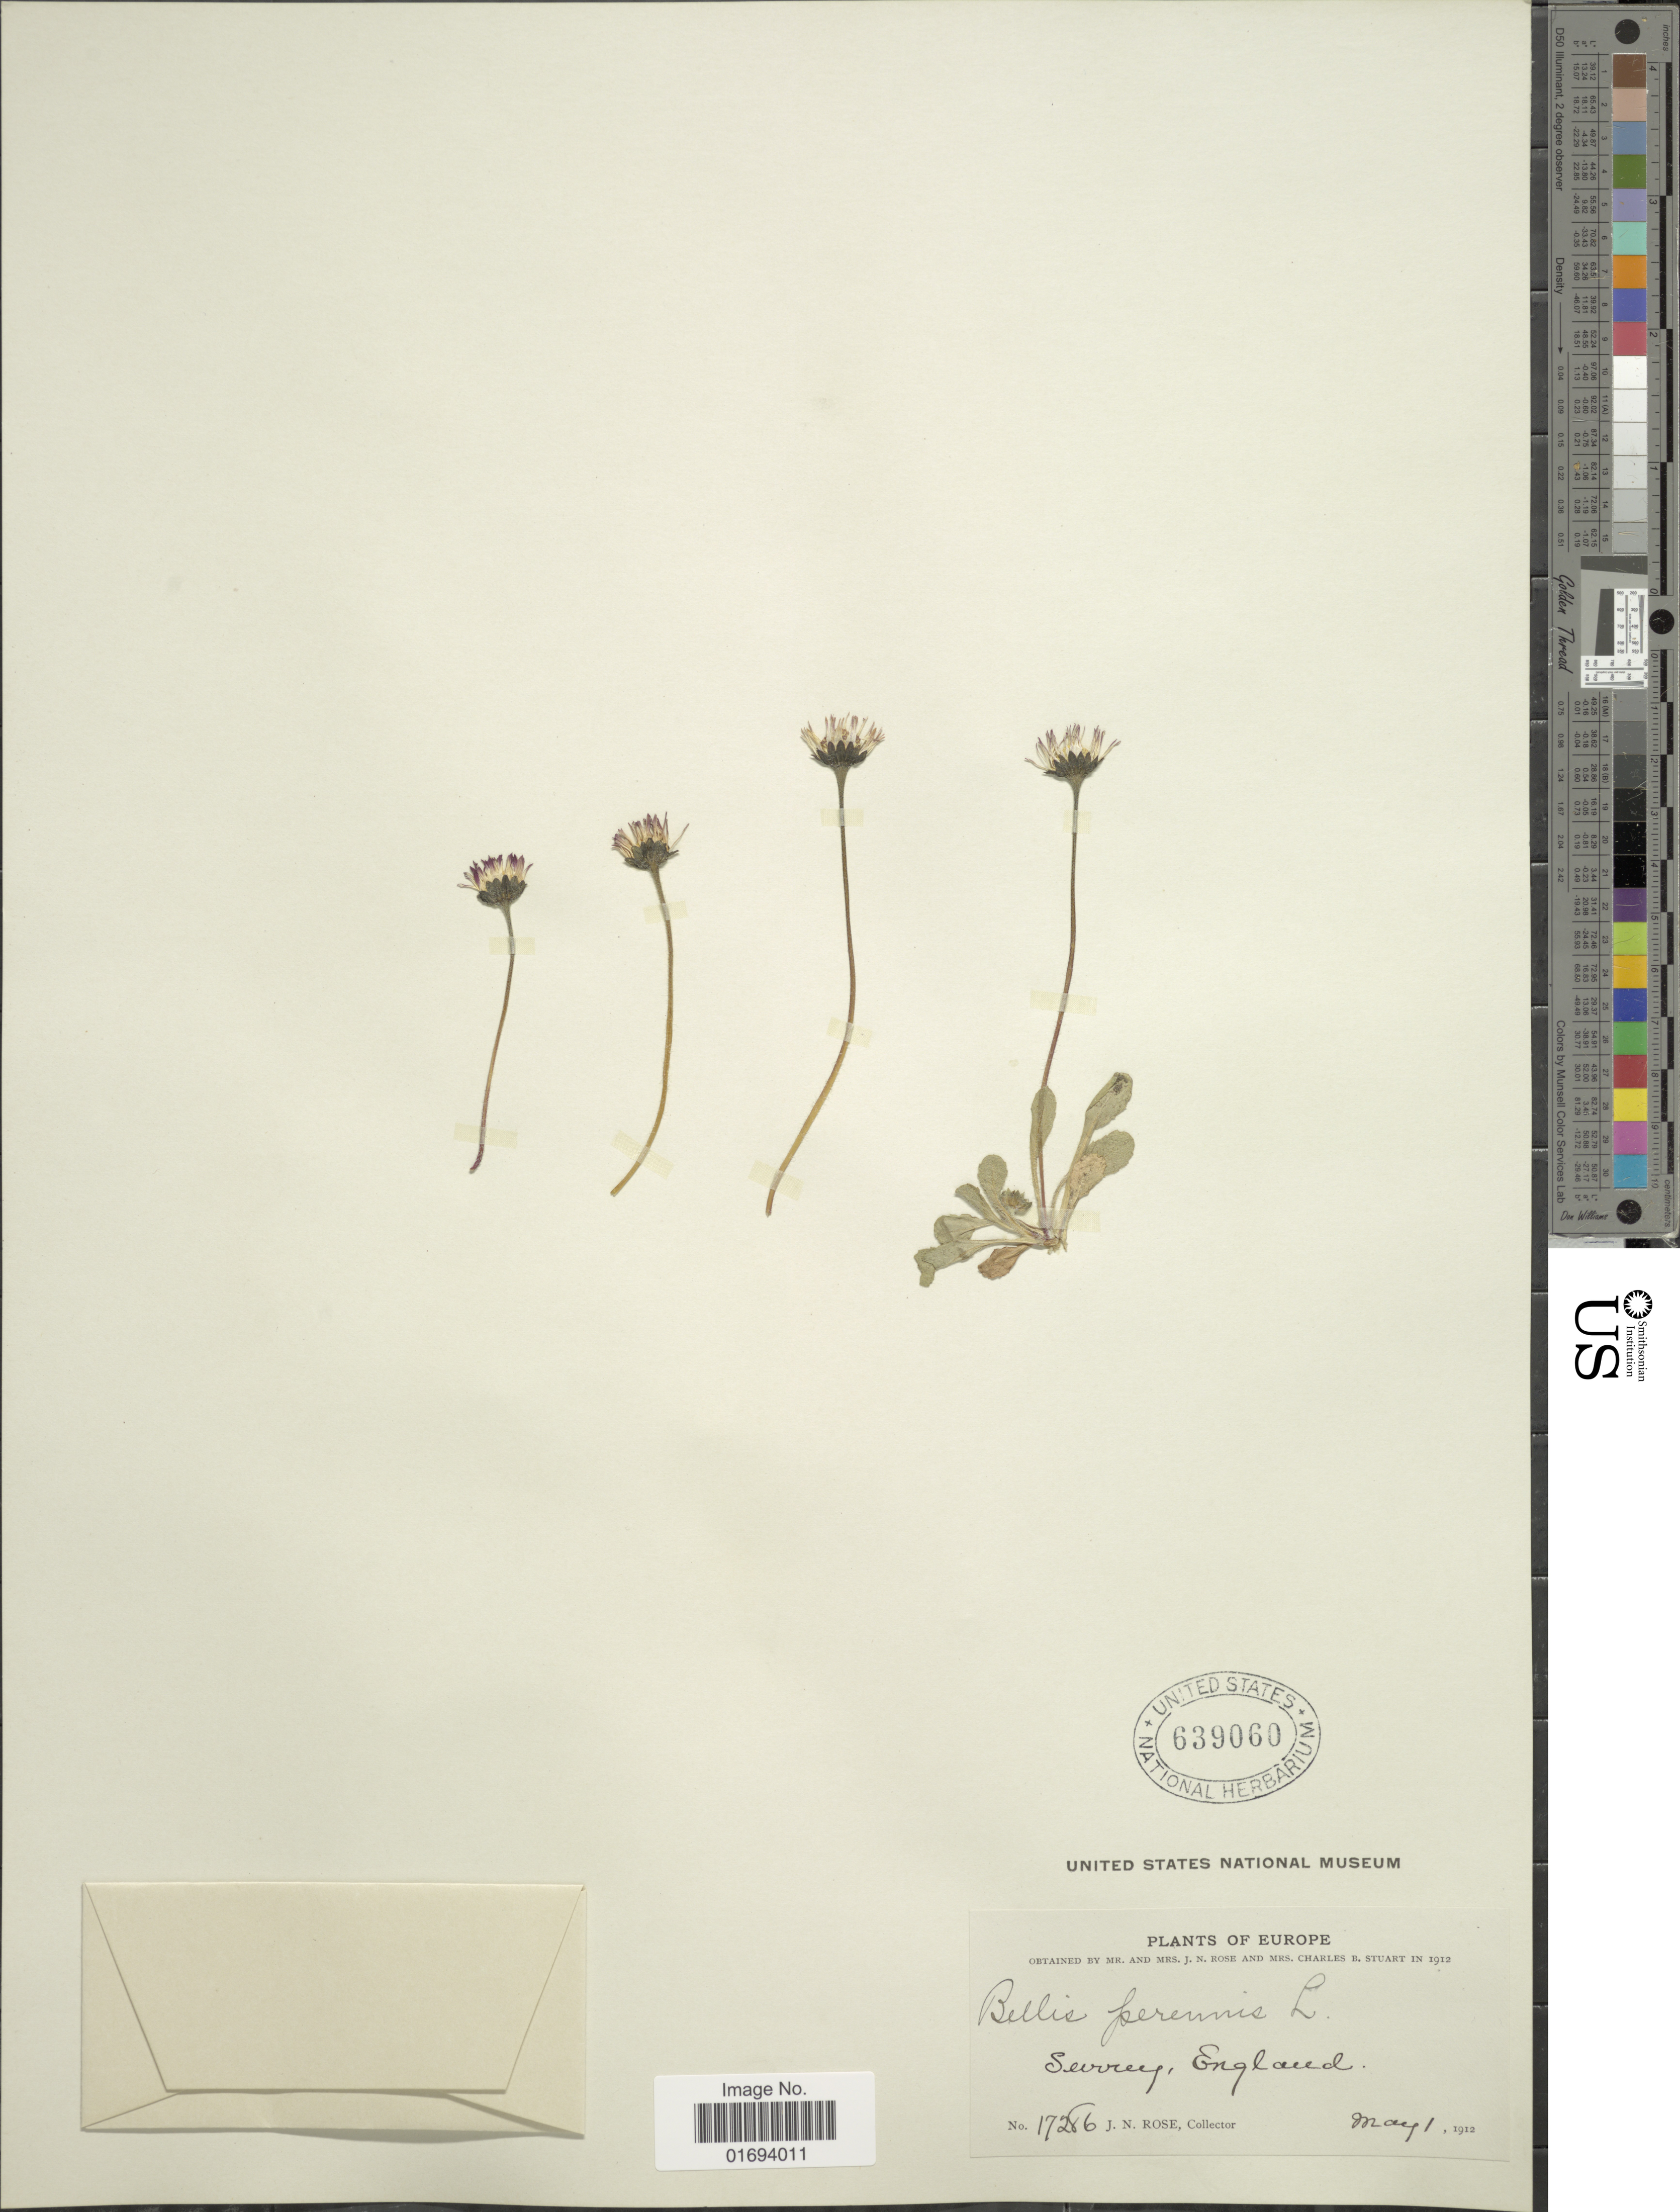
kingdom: Plantae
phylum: Tracheophyta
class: Magnoliopsida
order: Asterales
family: Asteraceae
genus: Bellis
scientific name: Bellis perennis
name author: L.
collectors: J. N. Rose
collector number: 17286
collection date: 1912-05-01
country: United Kingdom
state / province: England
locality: Europe. Surrey, England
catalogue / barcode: US 639060